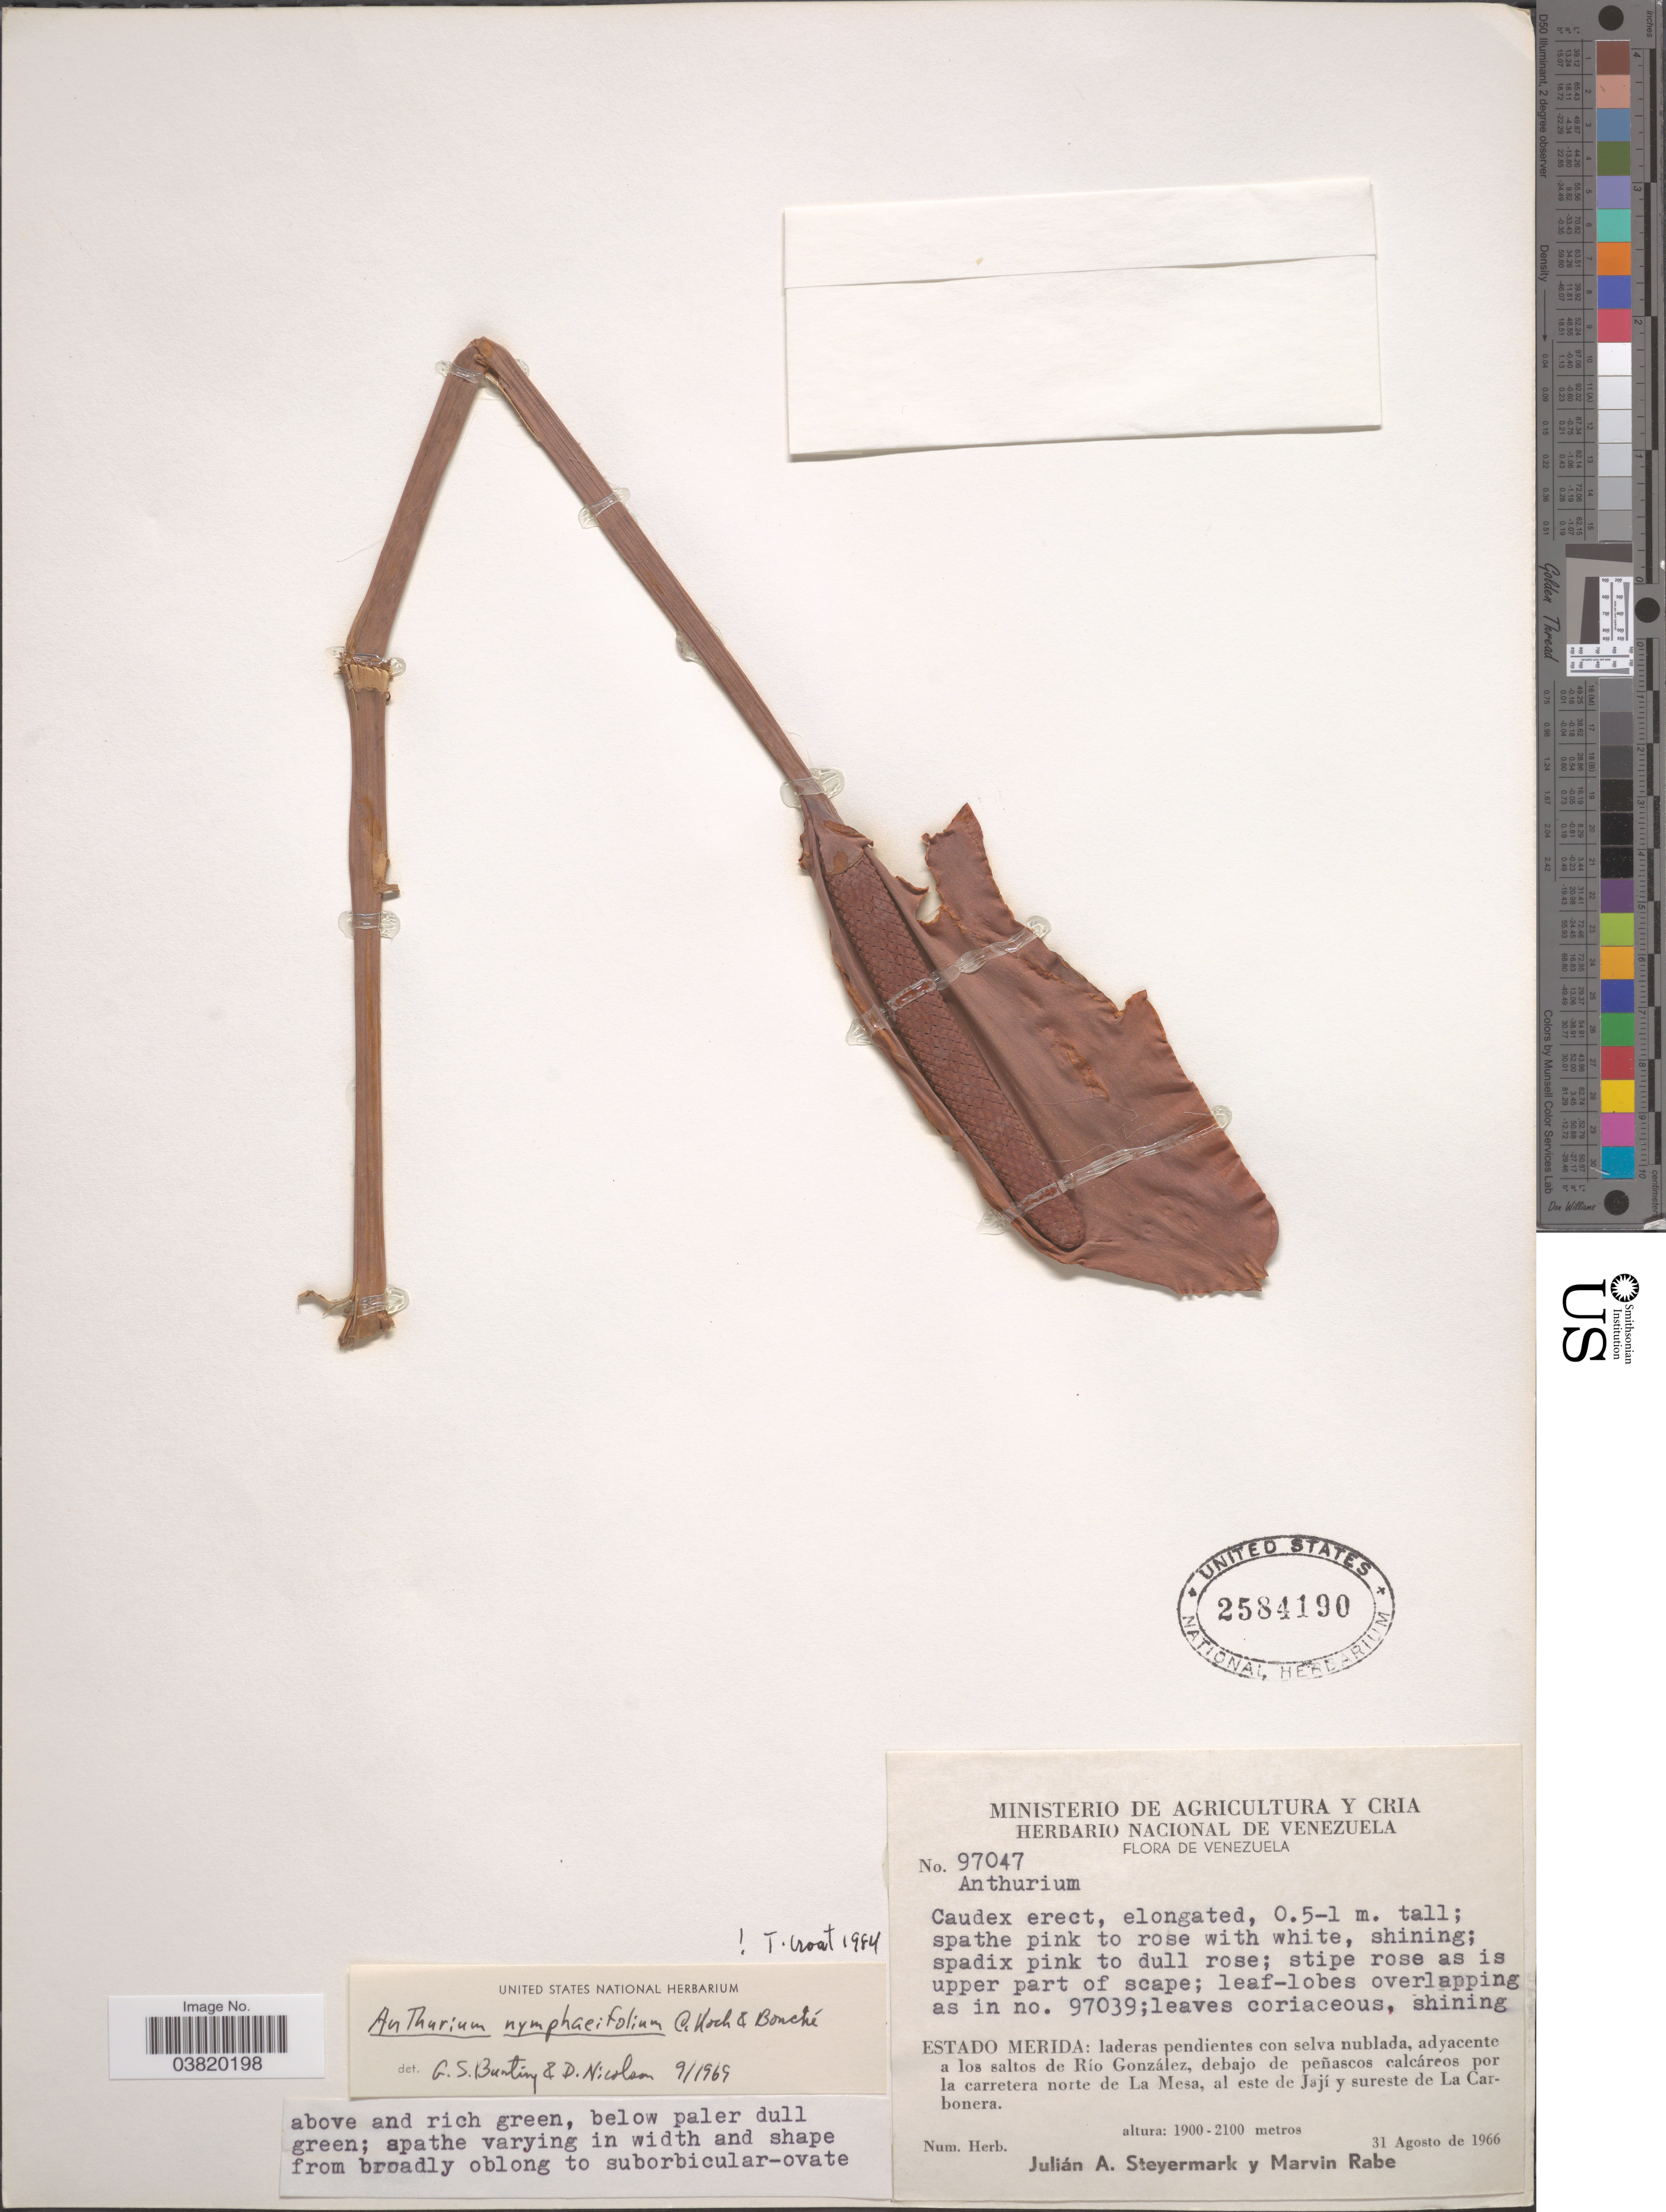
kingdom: Plantae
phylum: Tracheophyta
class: Liliopsida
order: Alismatales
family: Araceae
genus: Anthurium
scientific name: Anthurium nymphaeifolium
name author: K. Koch & C.D. Bouché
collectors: J. Steyermark & M. Rabe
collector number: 97047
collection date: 1966-08-31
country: Venezuela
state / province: Merida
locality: Laderas pendientes con selva nublada, adyacente a los saltos de Río González, debajo de peñascos calcáreos por la carretera norte de La Mesa, al este de Jají y sureste de La Carbonera.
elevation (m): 1900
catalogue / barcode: US 2584190